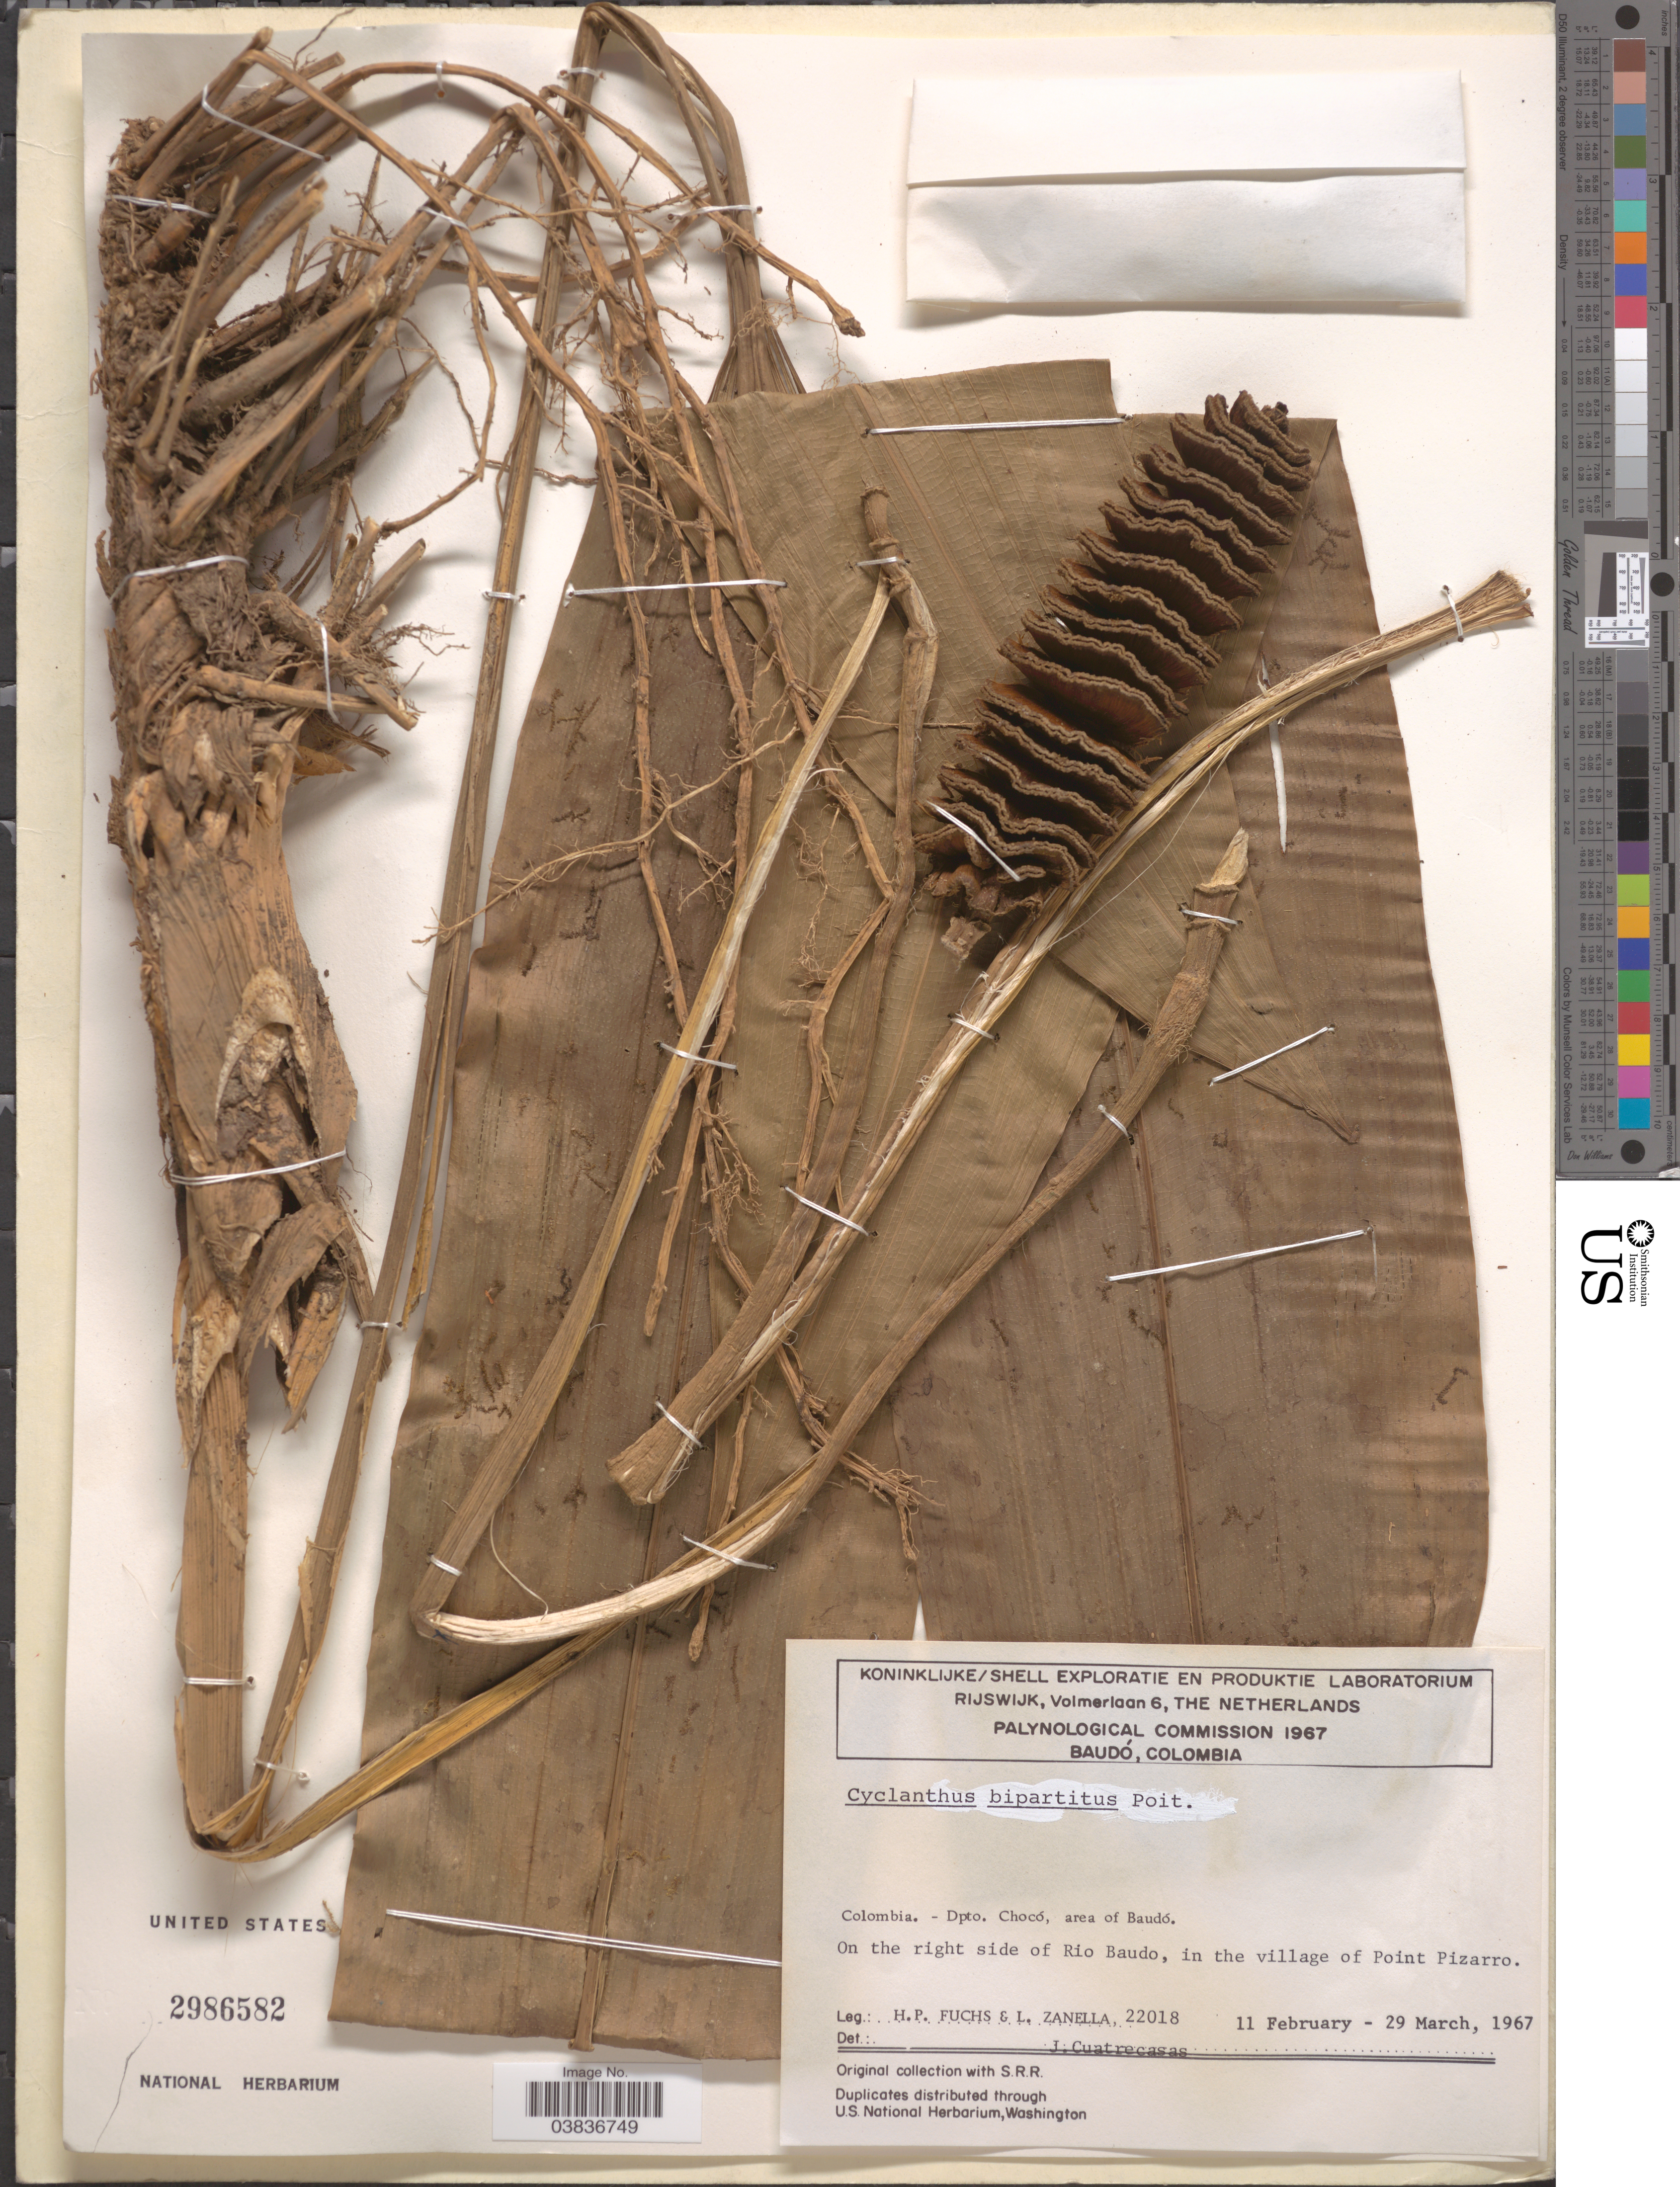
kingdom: Plantae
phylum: Tracheophyta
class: Liliopsida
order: Pandanales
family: Cyclanthaceae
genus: Cyclanthus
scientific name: Cyclanthus bipartitus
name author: Poit. ex A. Rich.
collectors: H. P. Fuchs & L. Zanella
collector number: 22018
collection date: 1967-02-11/1967-03-29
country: Colombia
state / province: Chocó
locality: Dpto. Chocó, area of Baudó. On the right side of Rio Baudo, in village of Point Pizarro.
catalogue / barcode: US 2986582